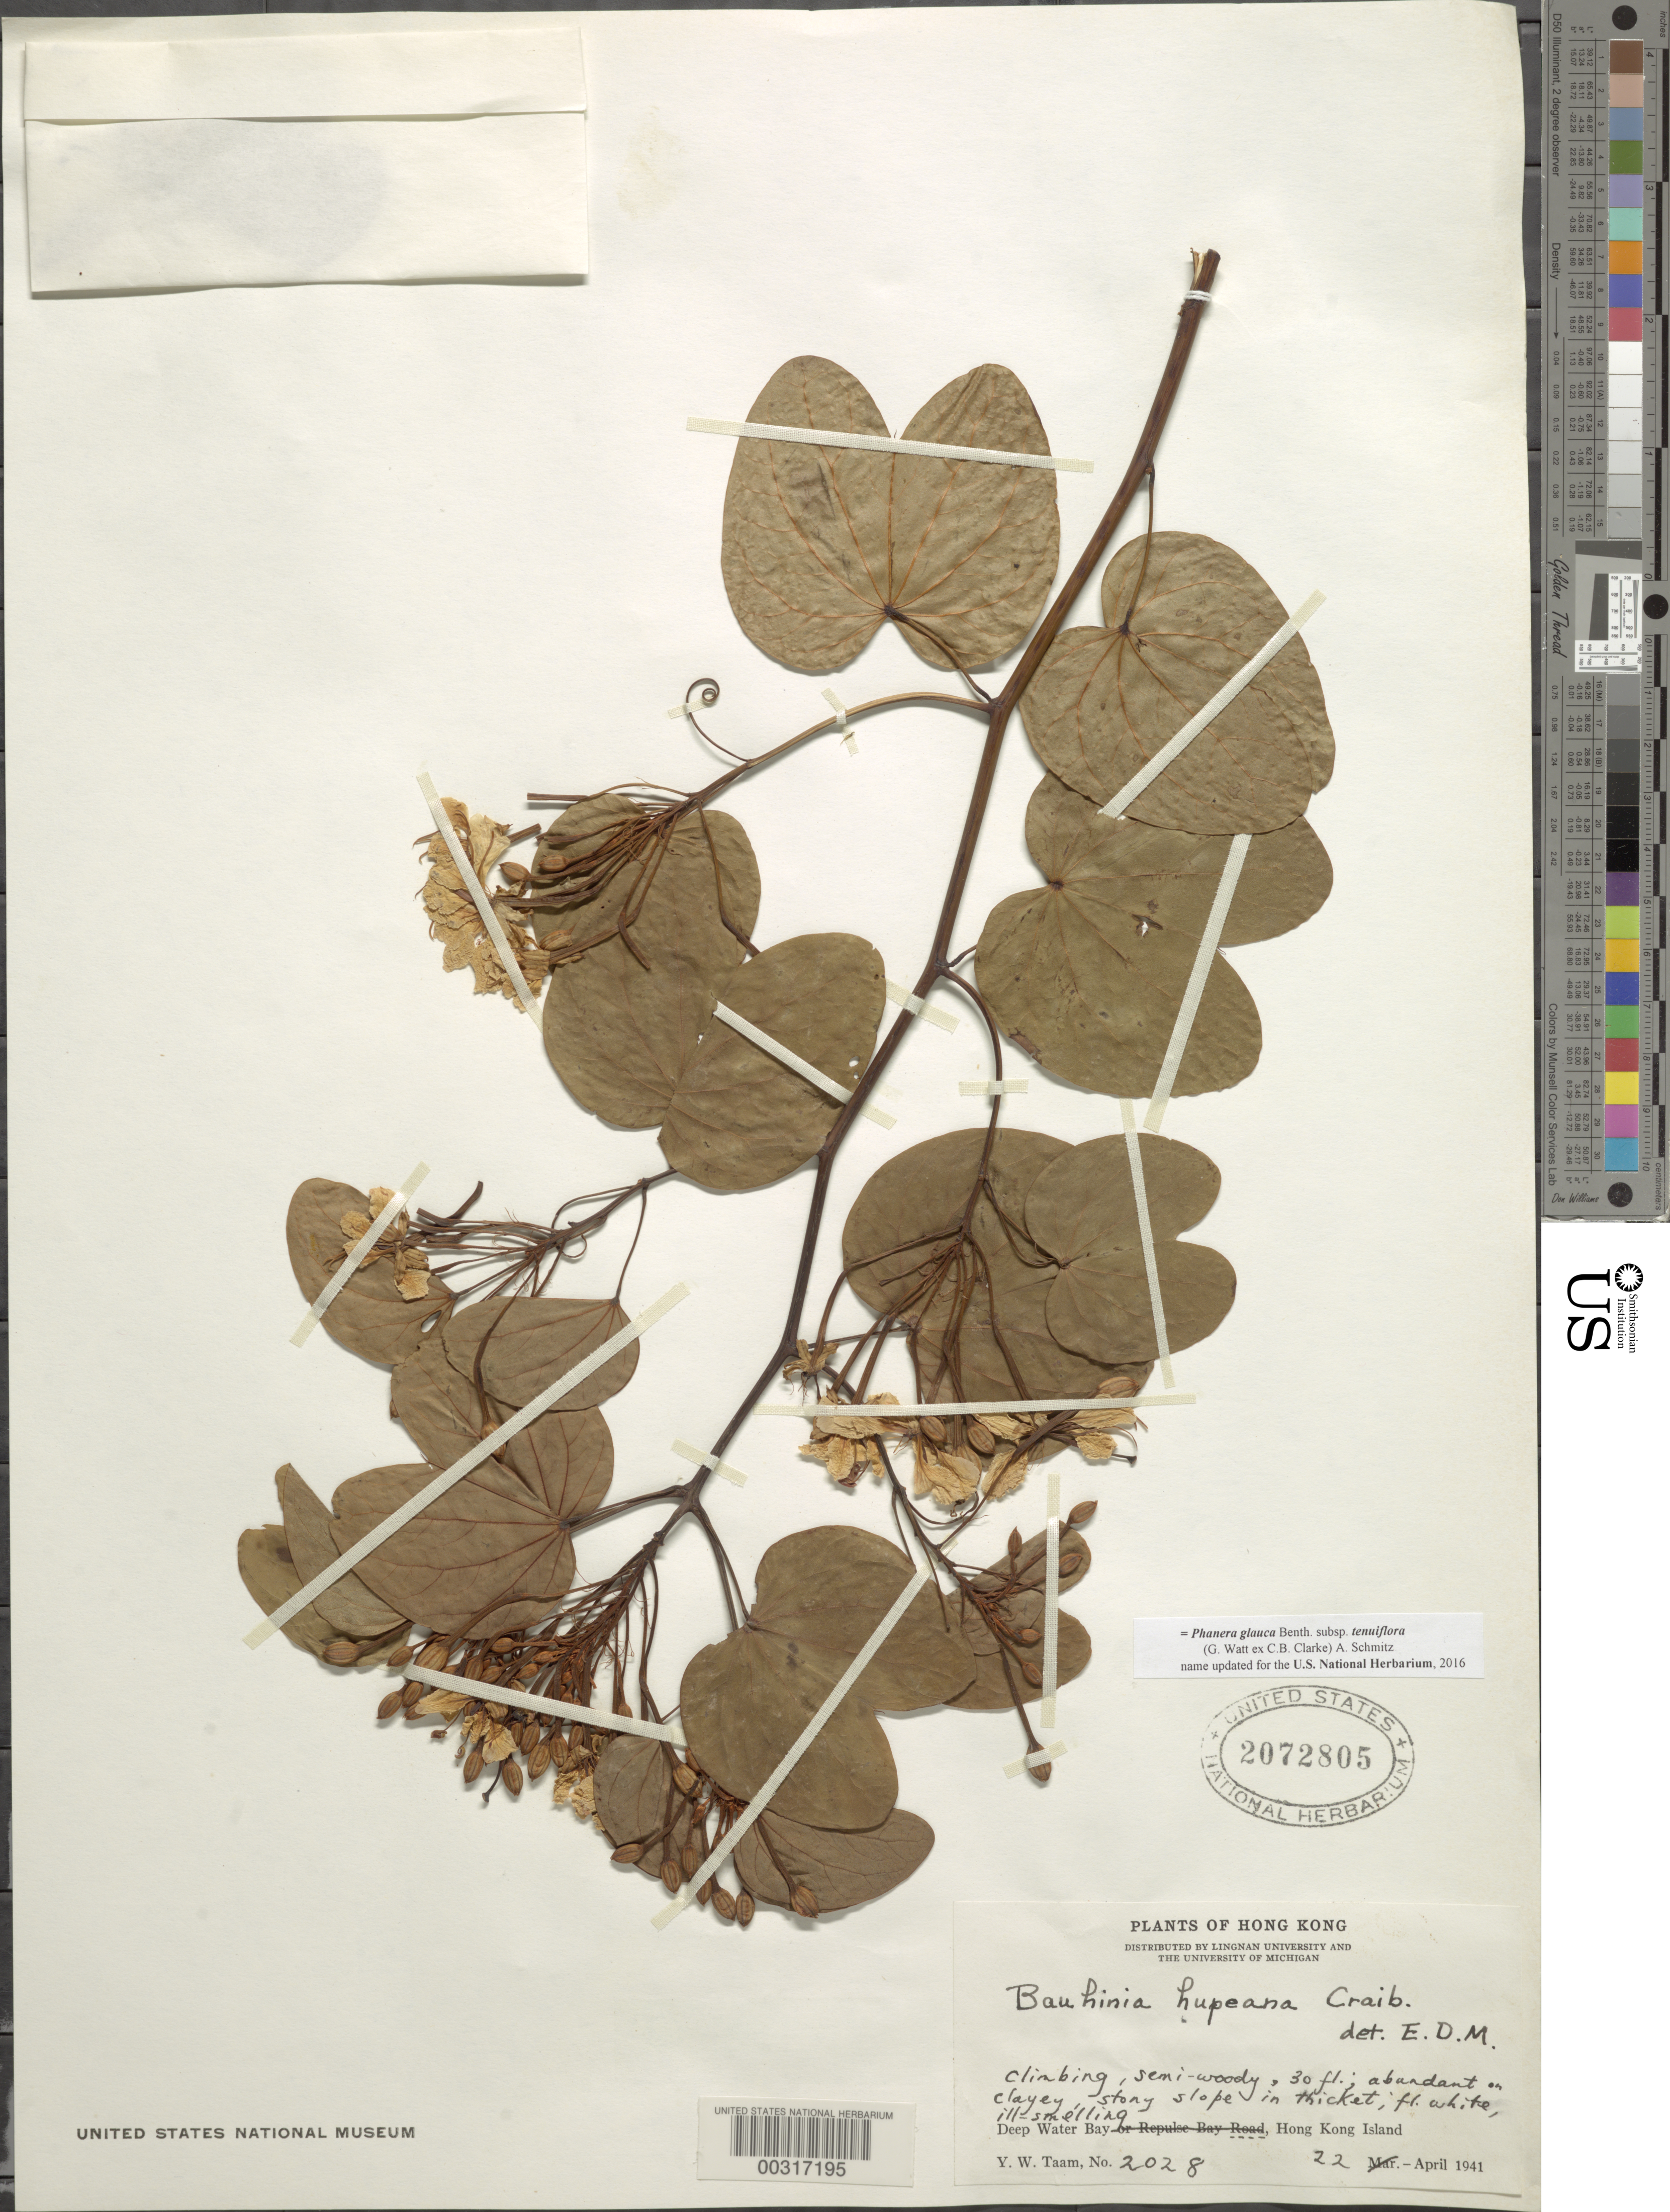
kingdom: Plantae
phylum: Tracheophyta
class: Magnoliopsida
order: Fabales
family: Fabaceae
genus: Phanera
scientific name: Phanera glauca subsp. tenuiflora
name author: (Watt ex C.B. Clarke) A.Schmitz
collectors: Y. W. Taam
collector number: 2028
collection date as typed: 22 Apr 1941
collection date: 1941-04-22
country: China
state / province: Hong Kong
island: Hong Kong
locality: Deep water bay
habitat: Clayey, stony slope in thicket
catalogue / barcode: US 2072805